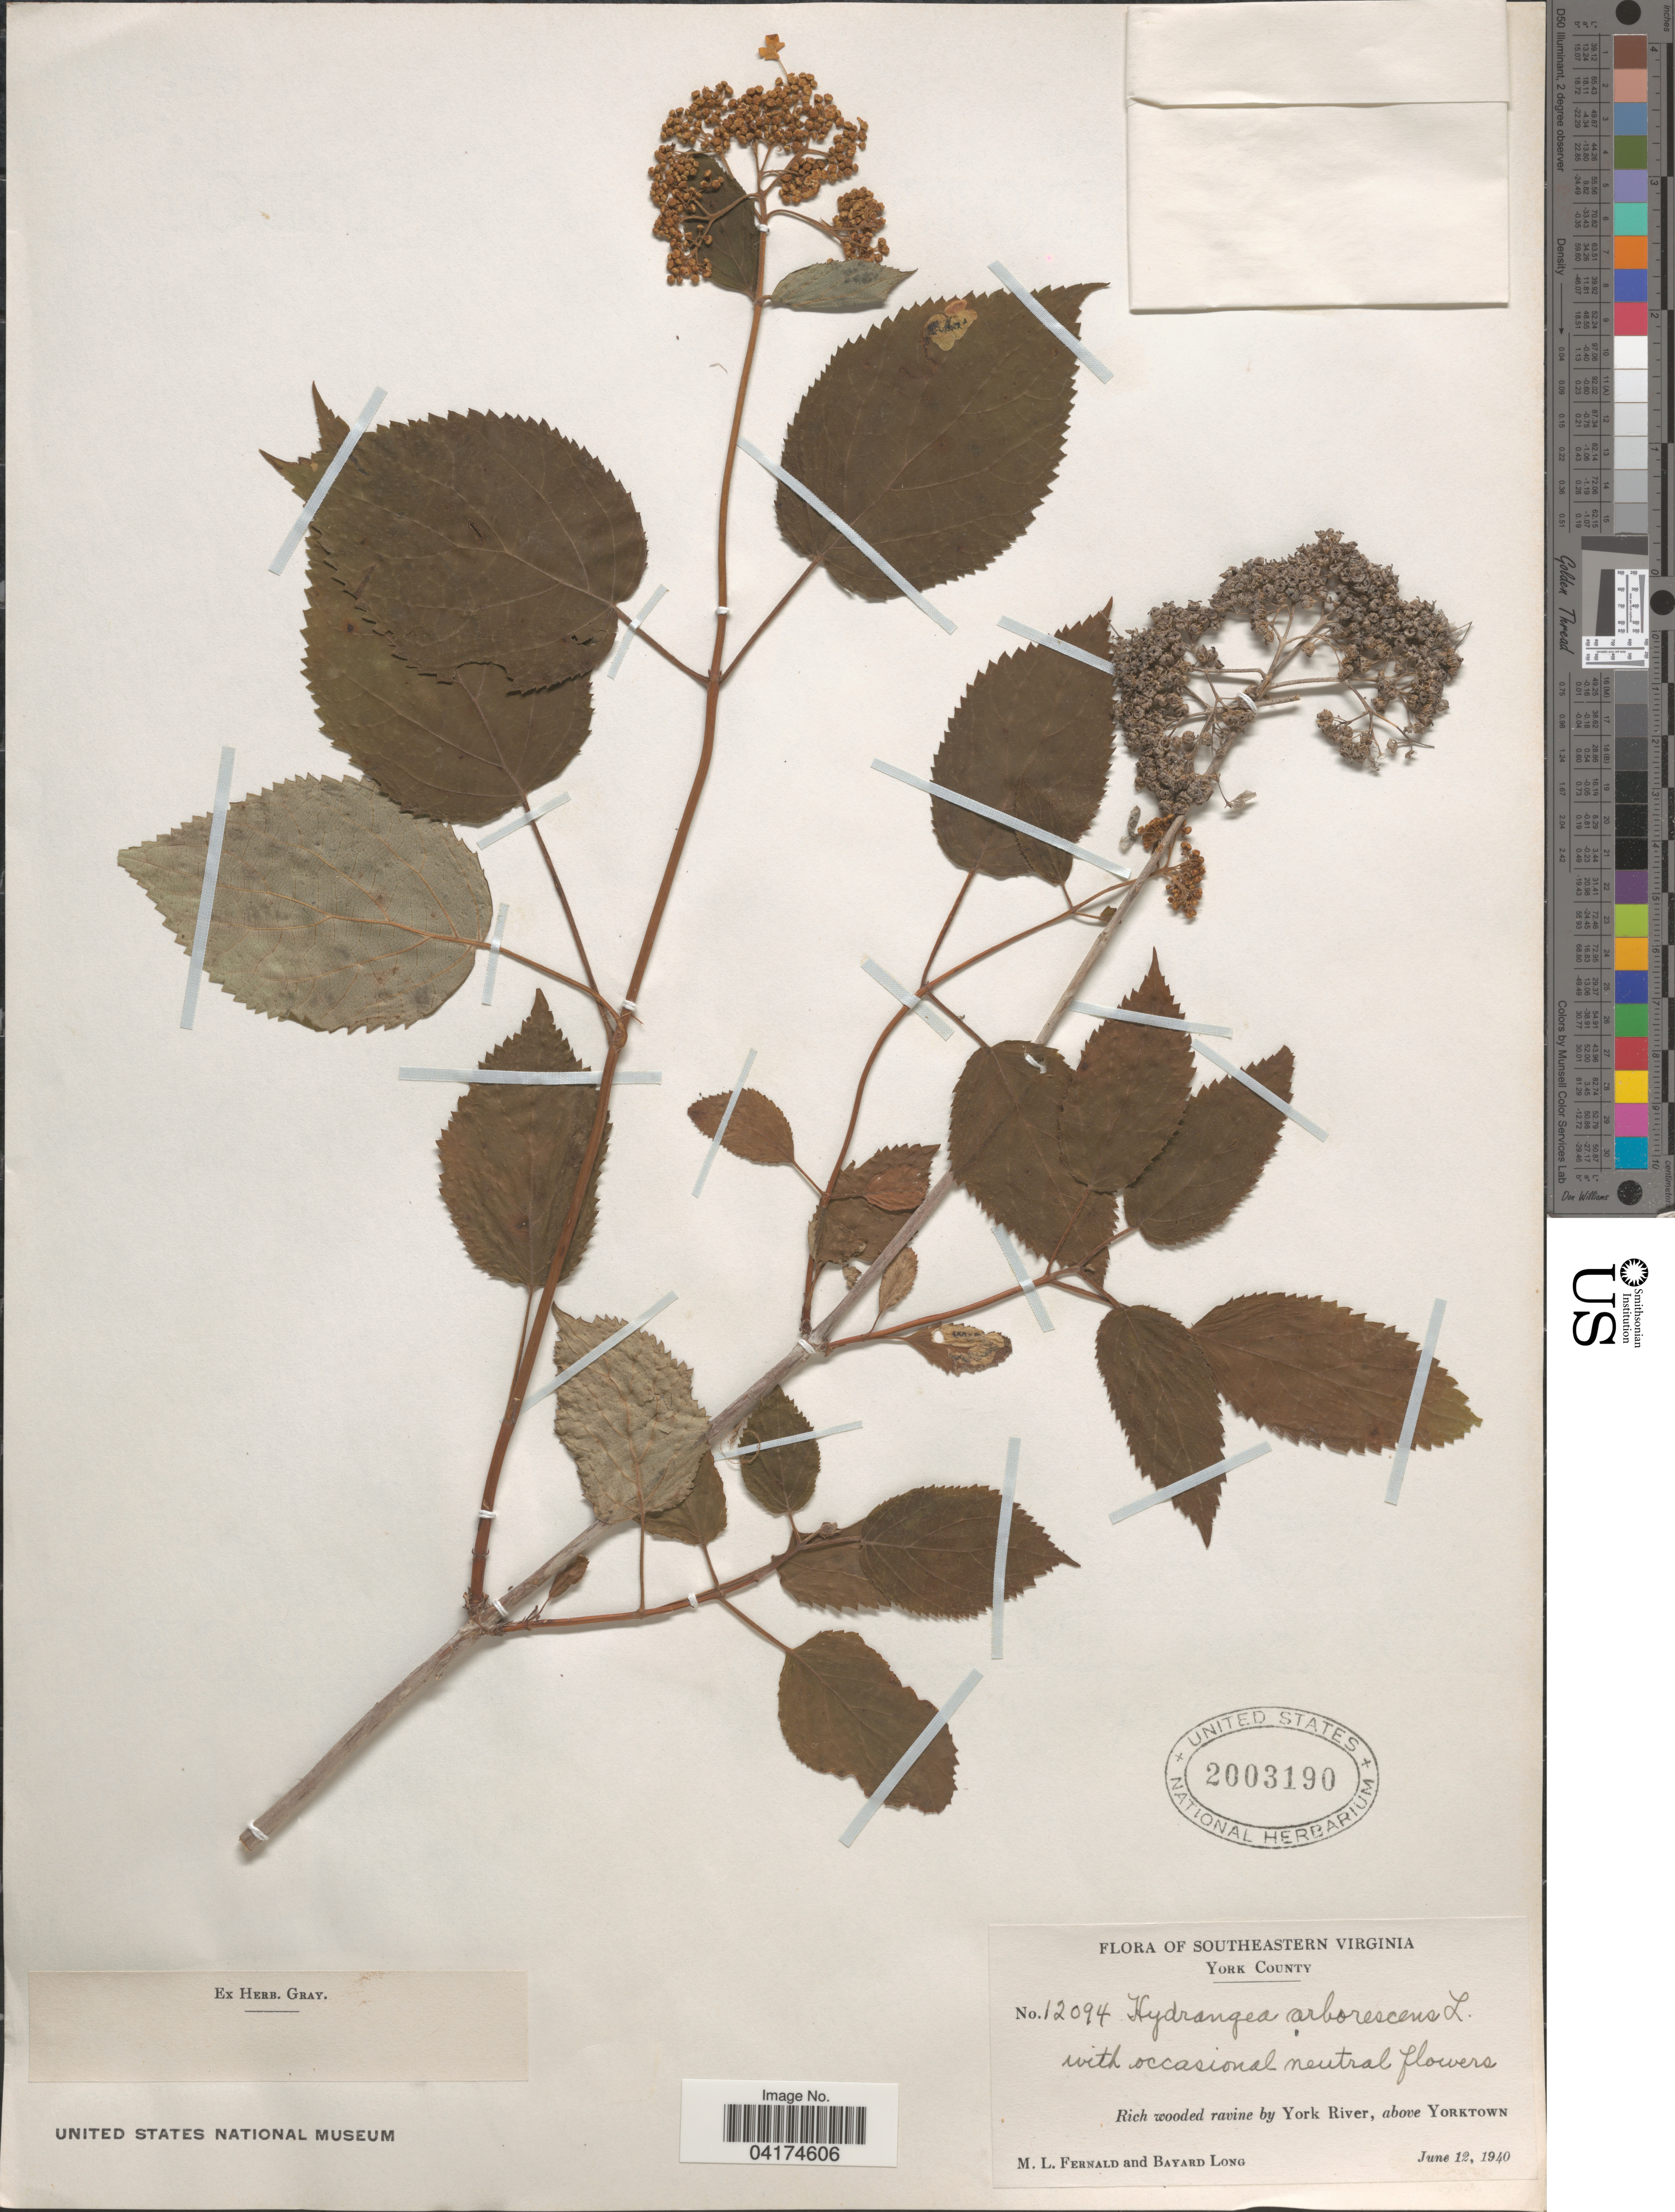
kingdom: Plantae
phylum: Tracheophyta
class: Magnoliopsida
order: Cornales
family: Hydrangeaceae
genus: Hydrangea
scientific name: Hydrangea arborescens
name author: L.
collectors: M. L. Fernald & B. Long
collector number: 12094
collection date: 1940-06-12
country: United States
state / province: Virginia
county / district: York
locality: Southeastern Virginia. York County. Rich wooded ravine by York River, above Yorktown.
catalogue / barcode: US 2003190